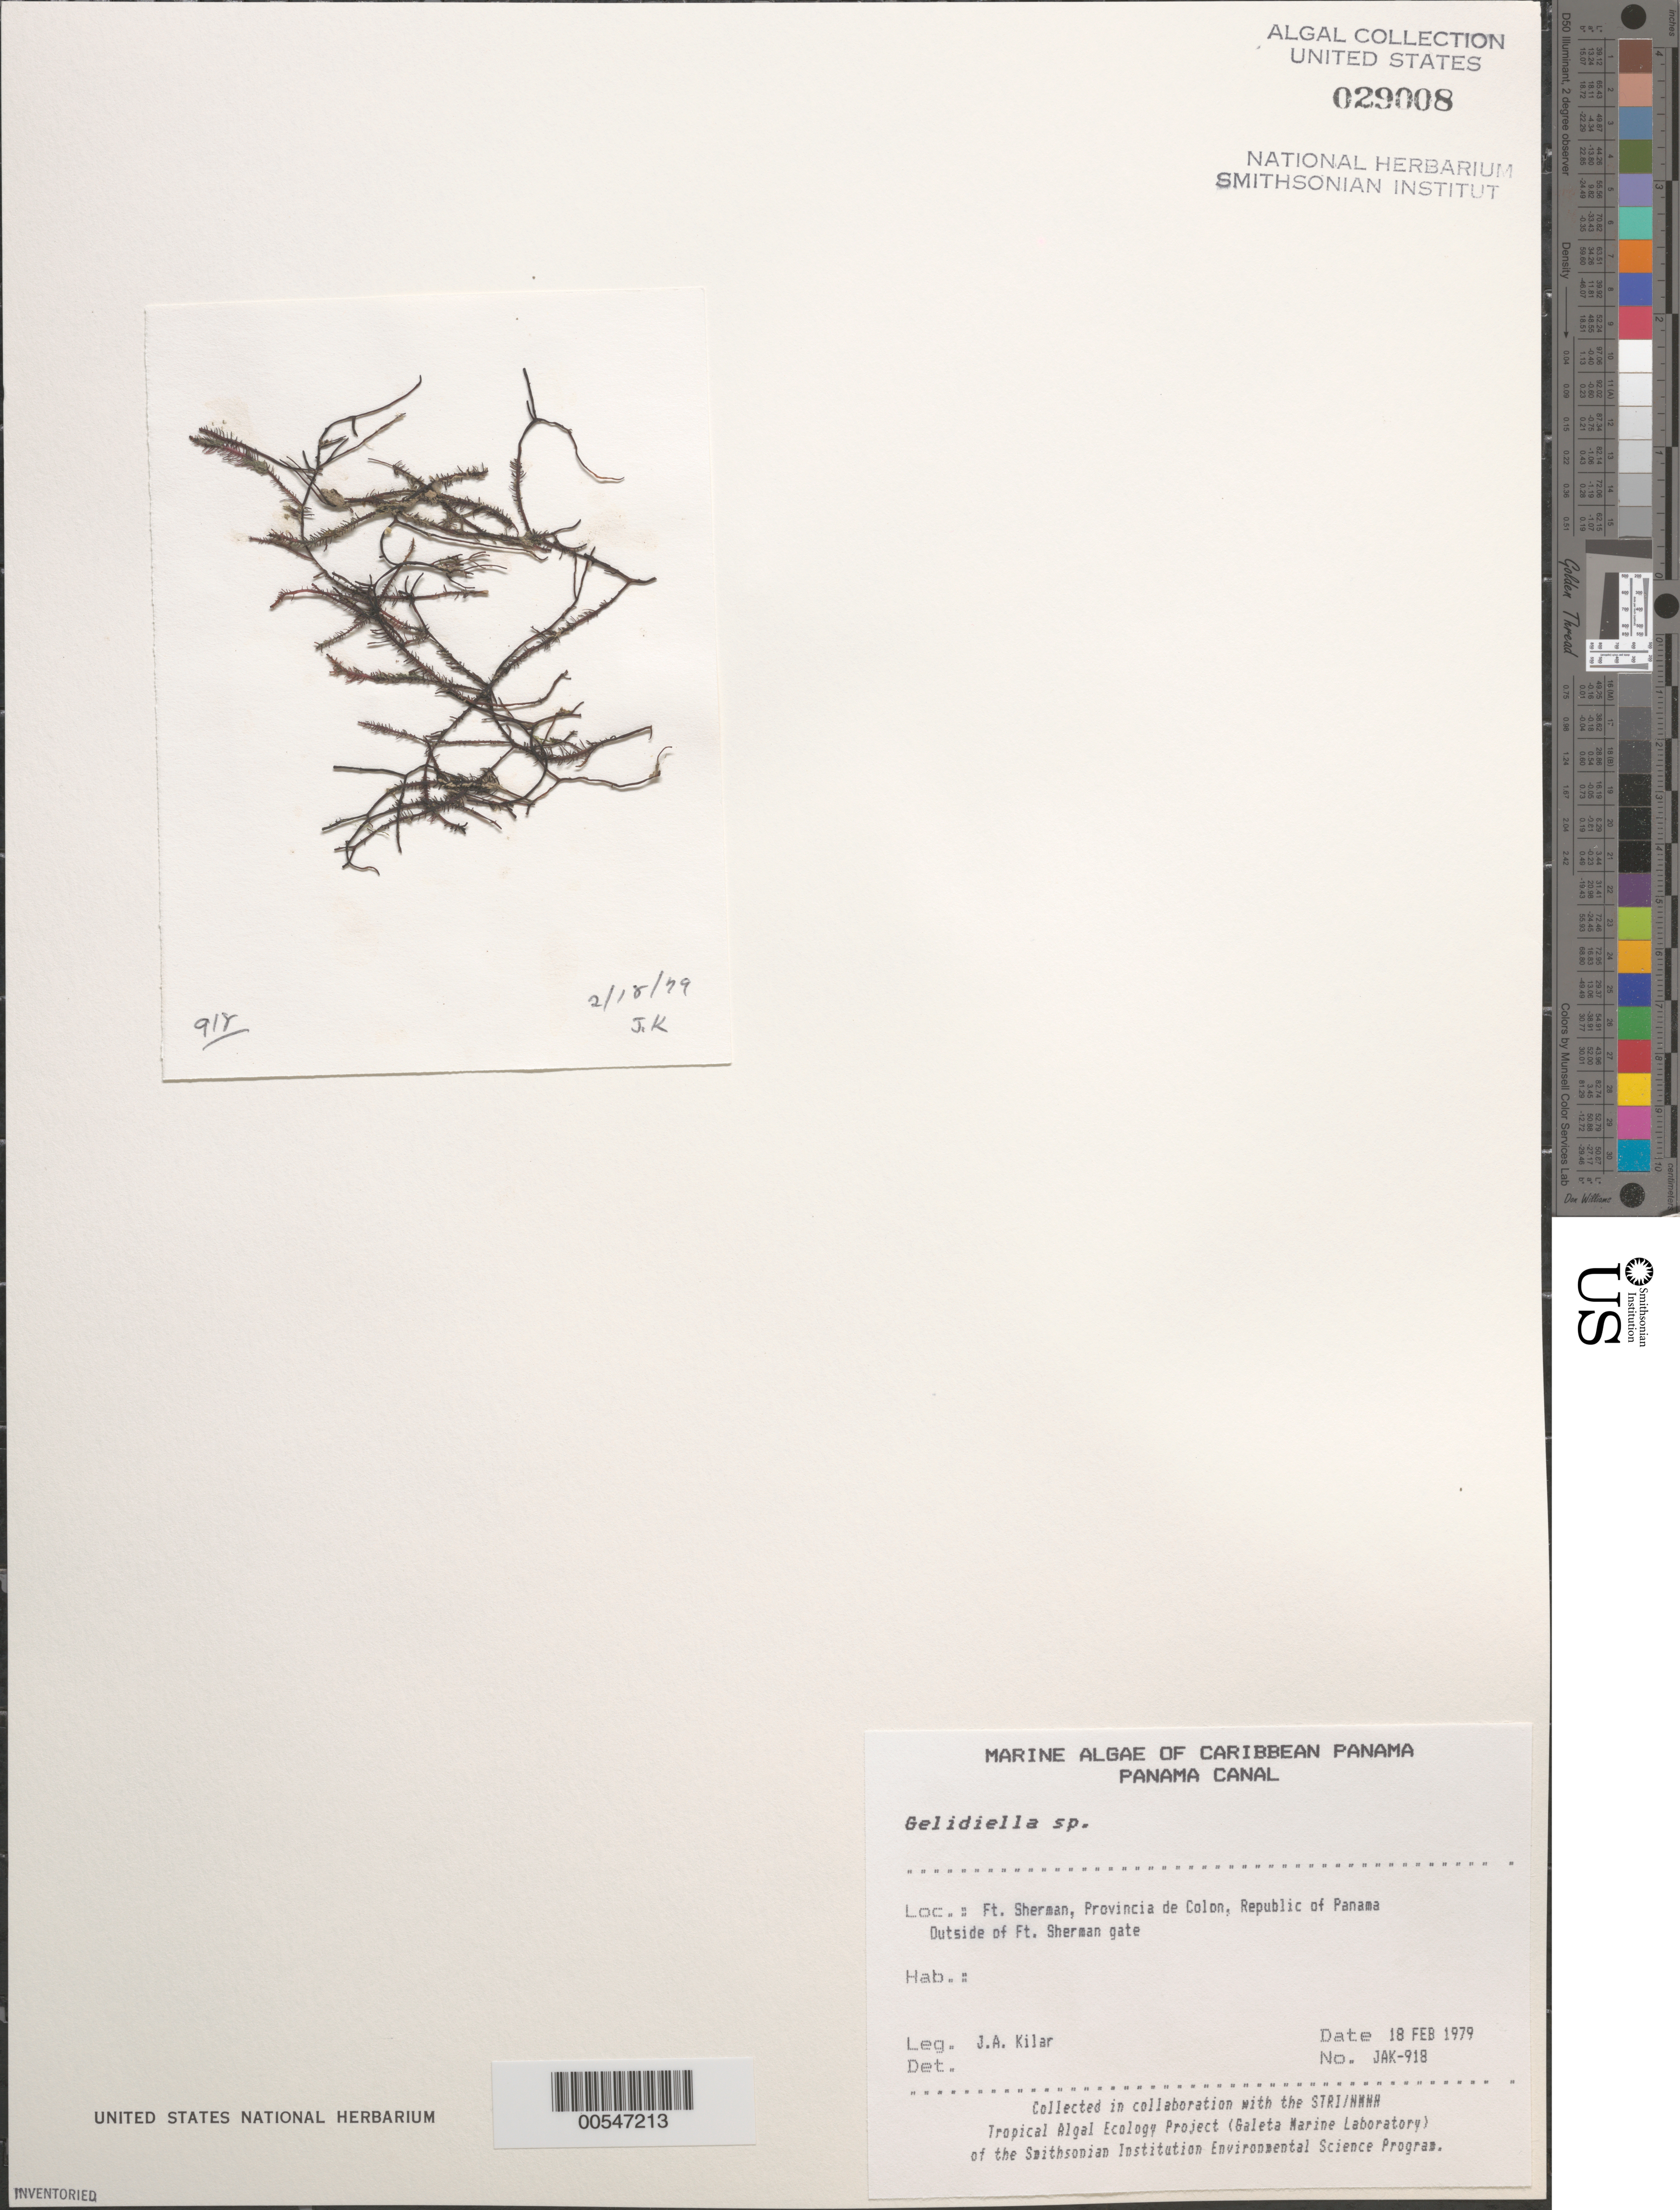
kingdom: Plantae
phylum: Rhodophyta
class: Florideophyceae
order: Gelidiales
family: Gelidiellaceae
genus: Gelidiella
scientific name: Gelidiella sp.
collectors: J. A. Kilar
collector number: JAK-918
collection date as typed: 18 Feb 1979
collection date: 1979-02-18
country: Panama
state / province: Colón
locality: Fort Sherman, Panama Canal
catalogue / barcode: US 29008